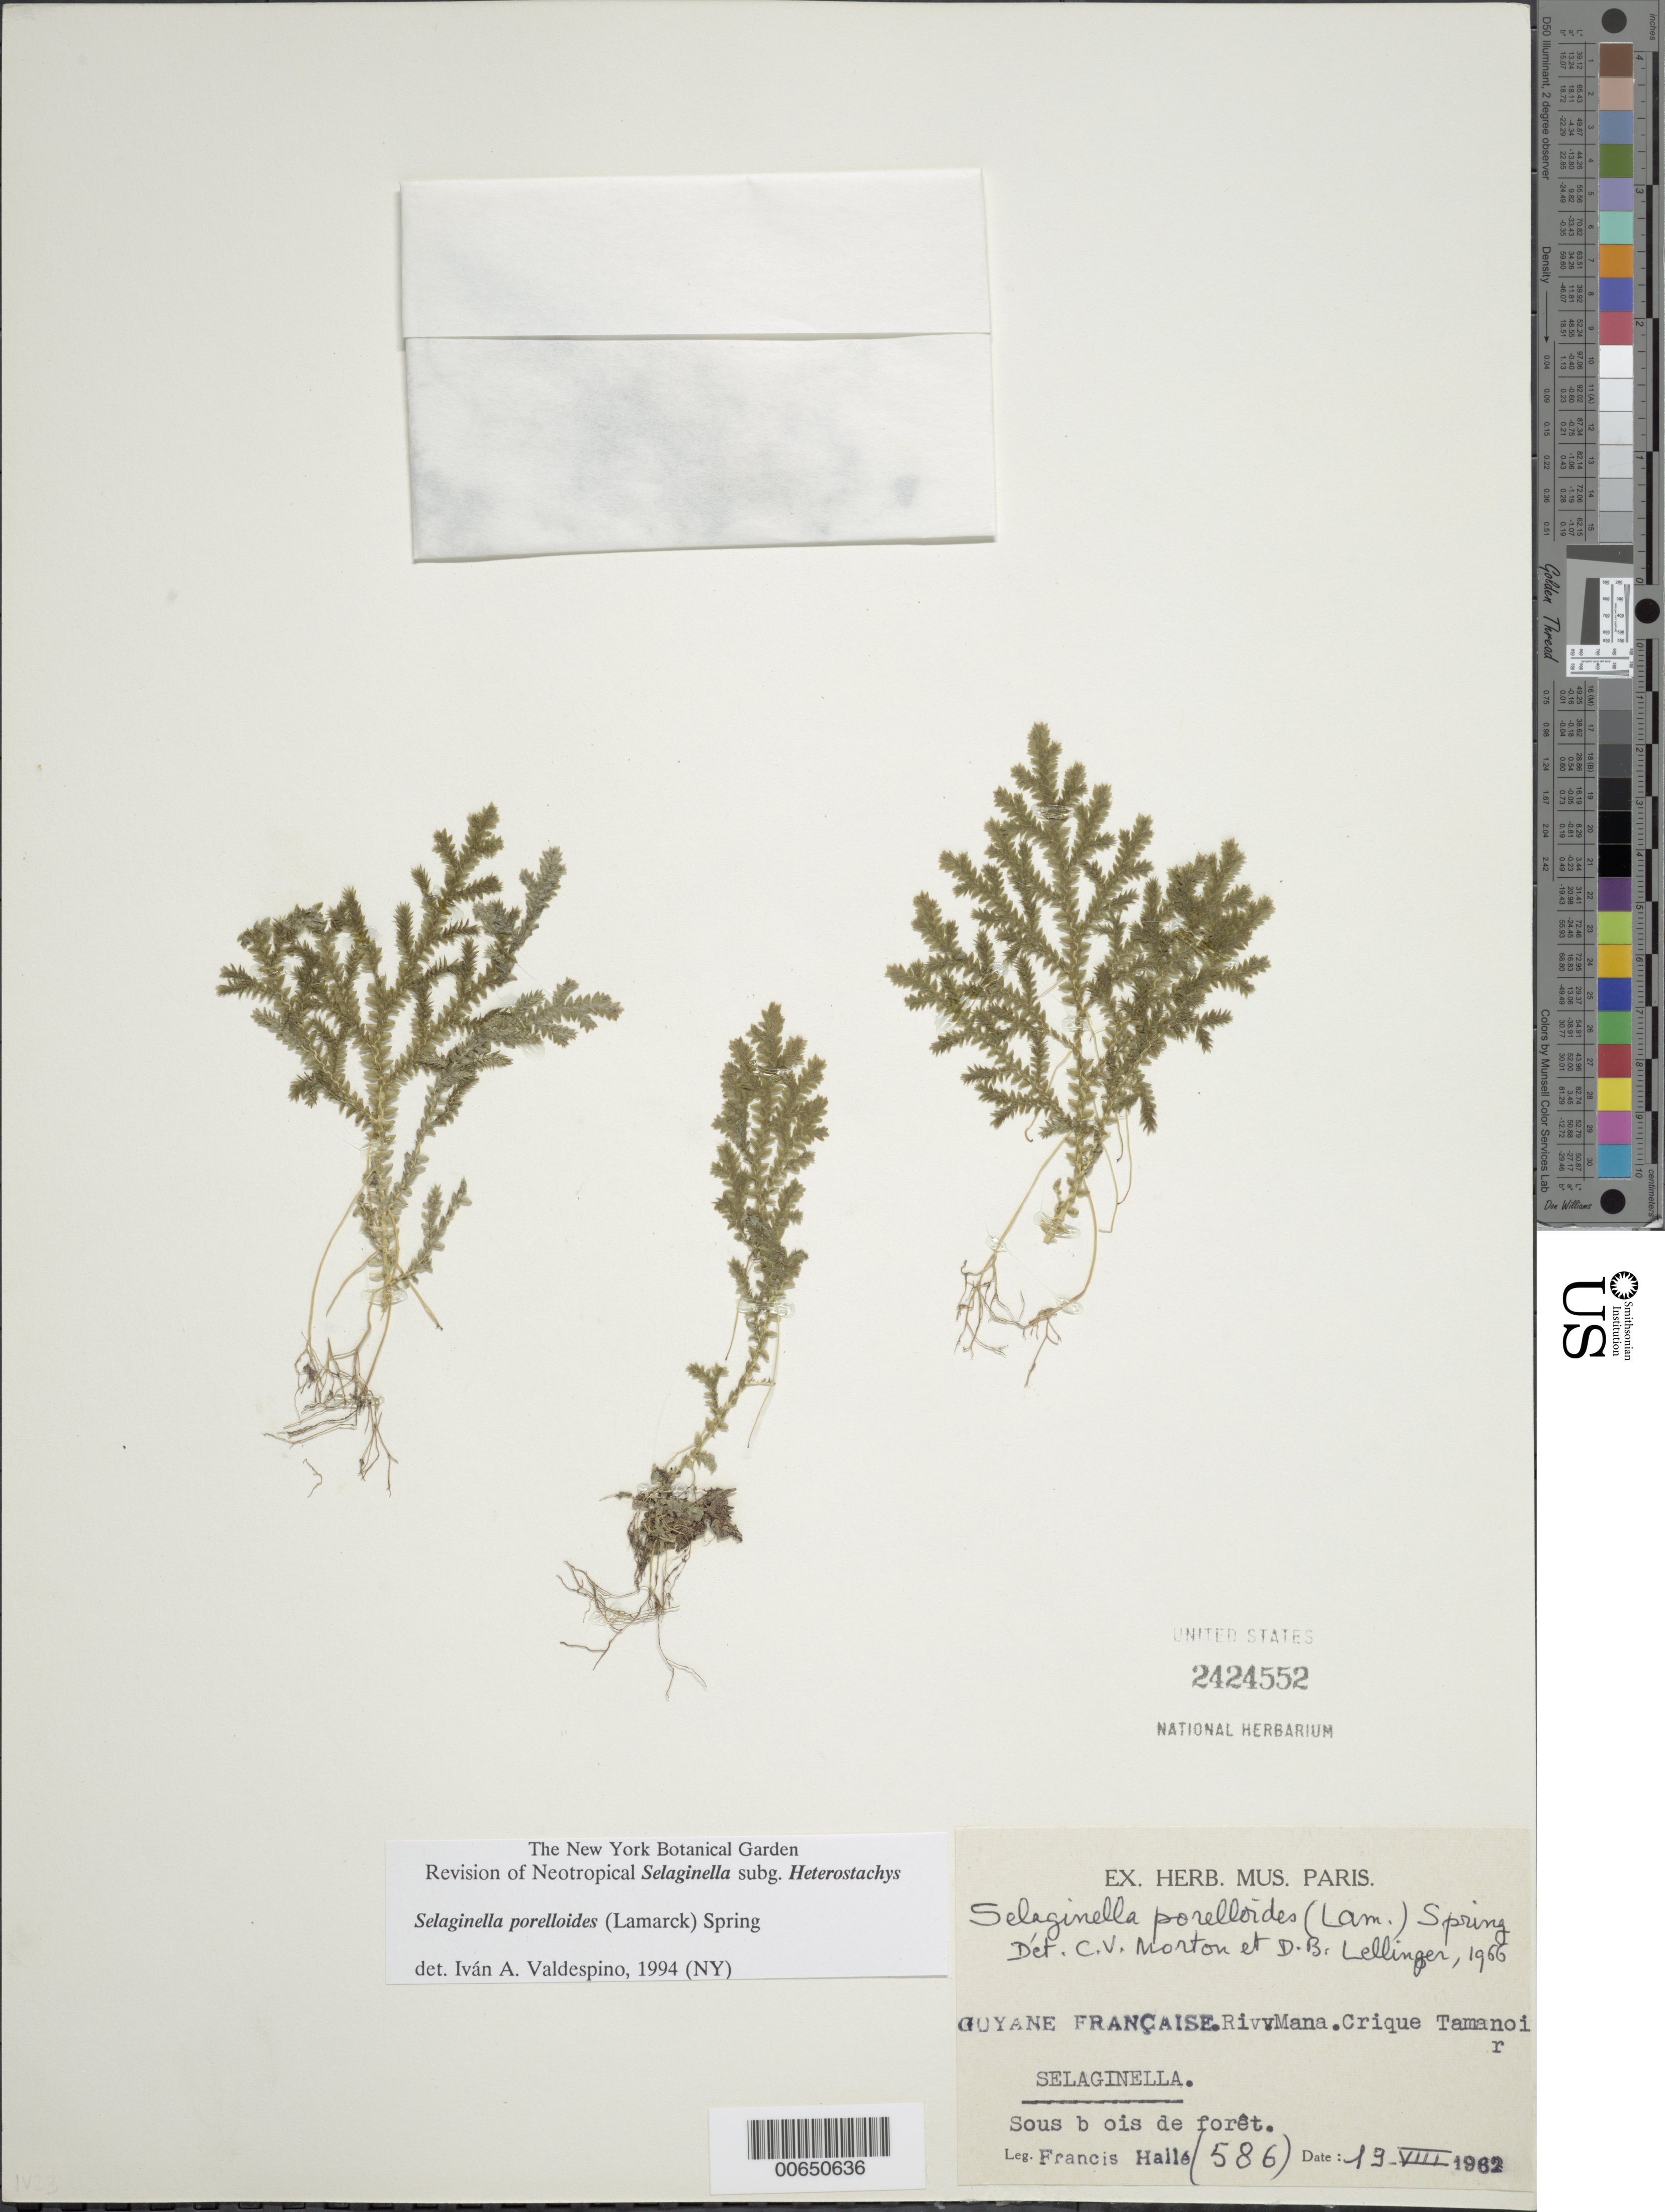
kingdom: Plantae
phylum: Tracheophyta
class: Lycopodiopsida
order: Selaginellales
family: Selaginellaceae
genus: Selaginella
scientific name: Selaginella porelloides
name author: (Lam.) Spring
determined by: Morton, C. V.; Lellinger, D. B.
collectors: F. Hallé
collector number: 586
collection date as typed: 19-Aug-62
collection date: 1962-08-19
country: French Guiana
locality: Rivière Mana, crique Tamanoir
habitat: Sous bois de forêt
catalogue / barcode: US 2424552